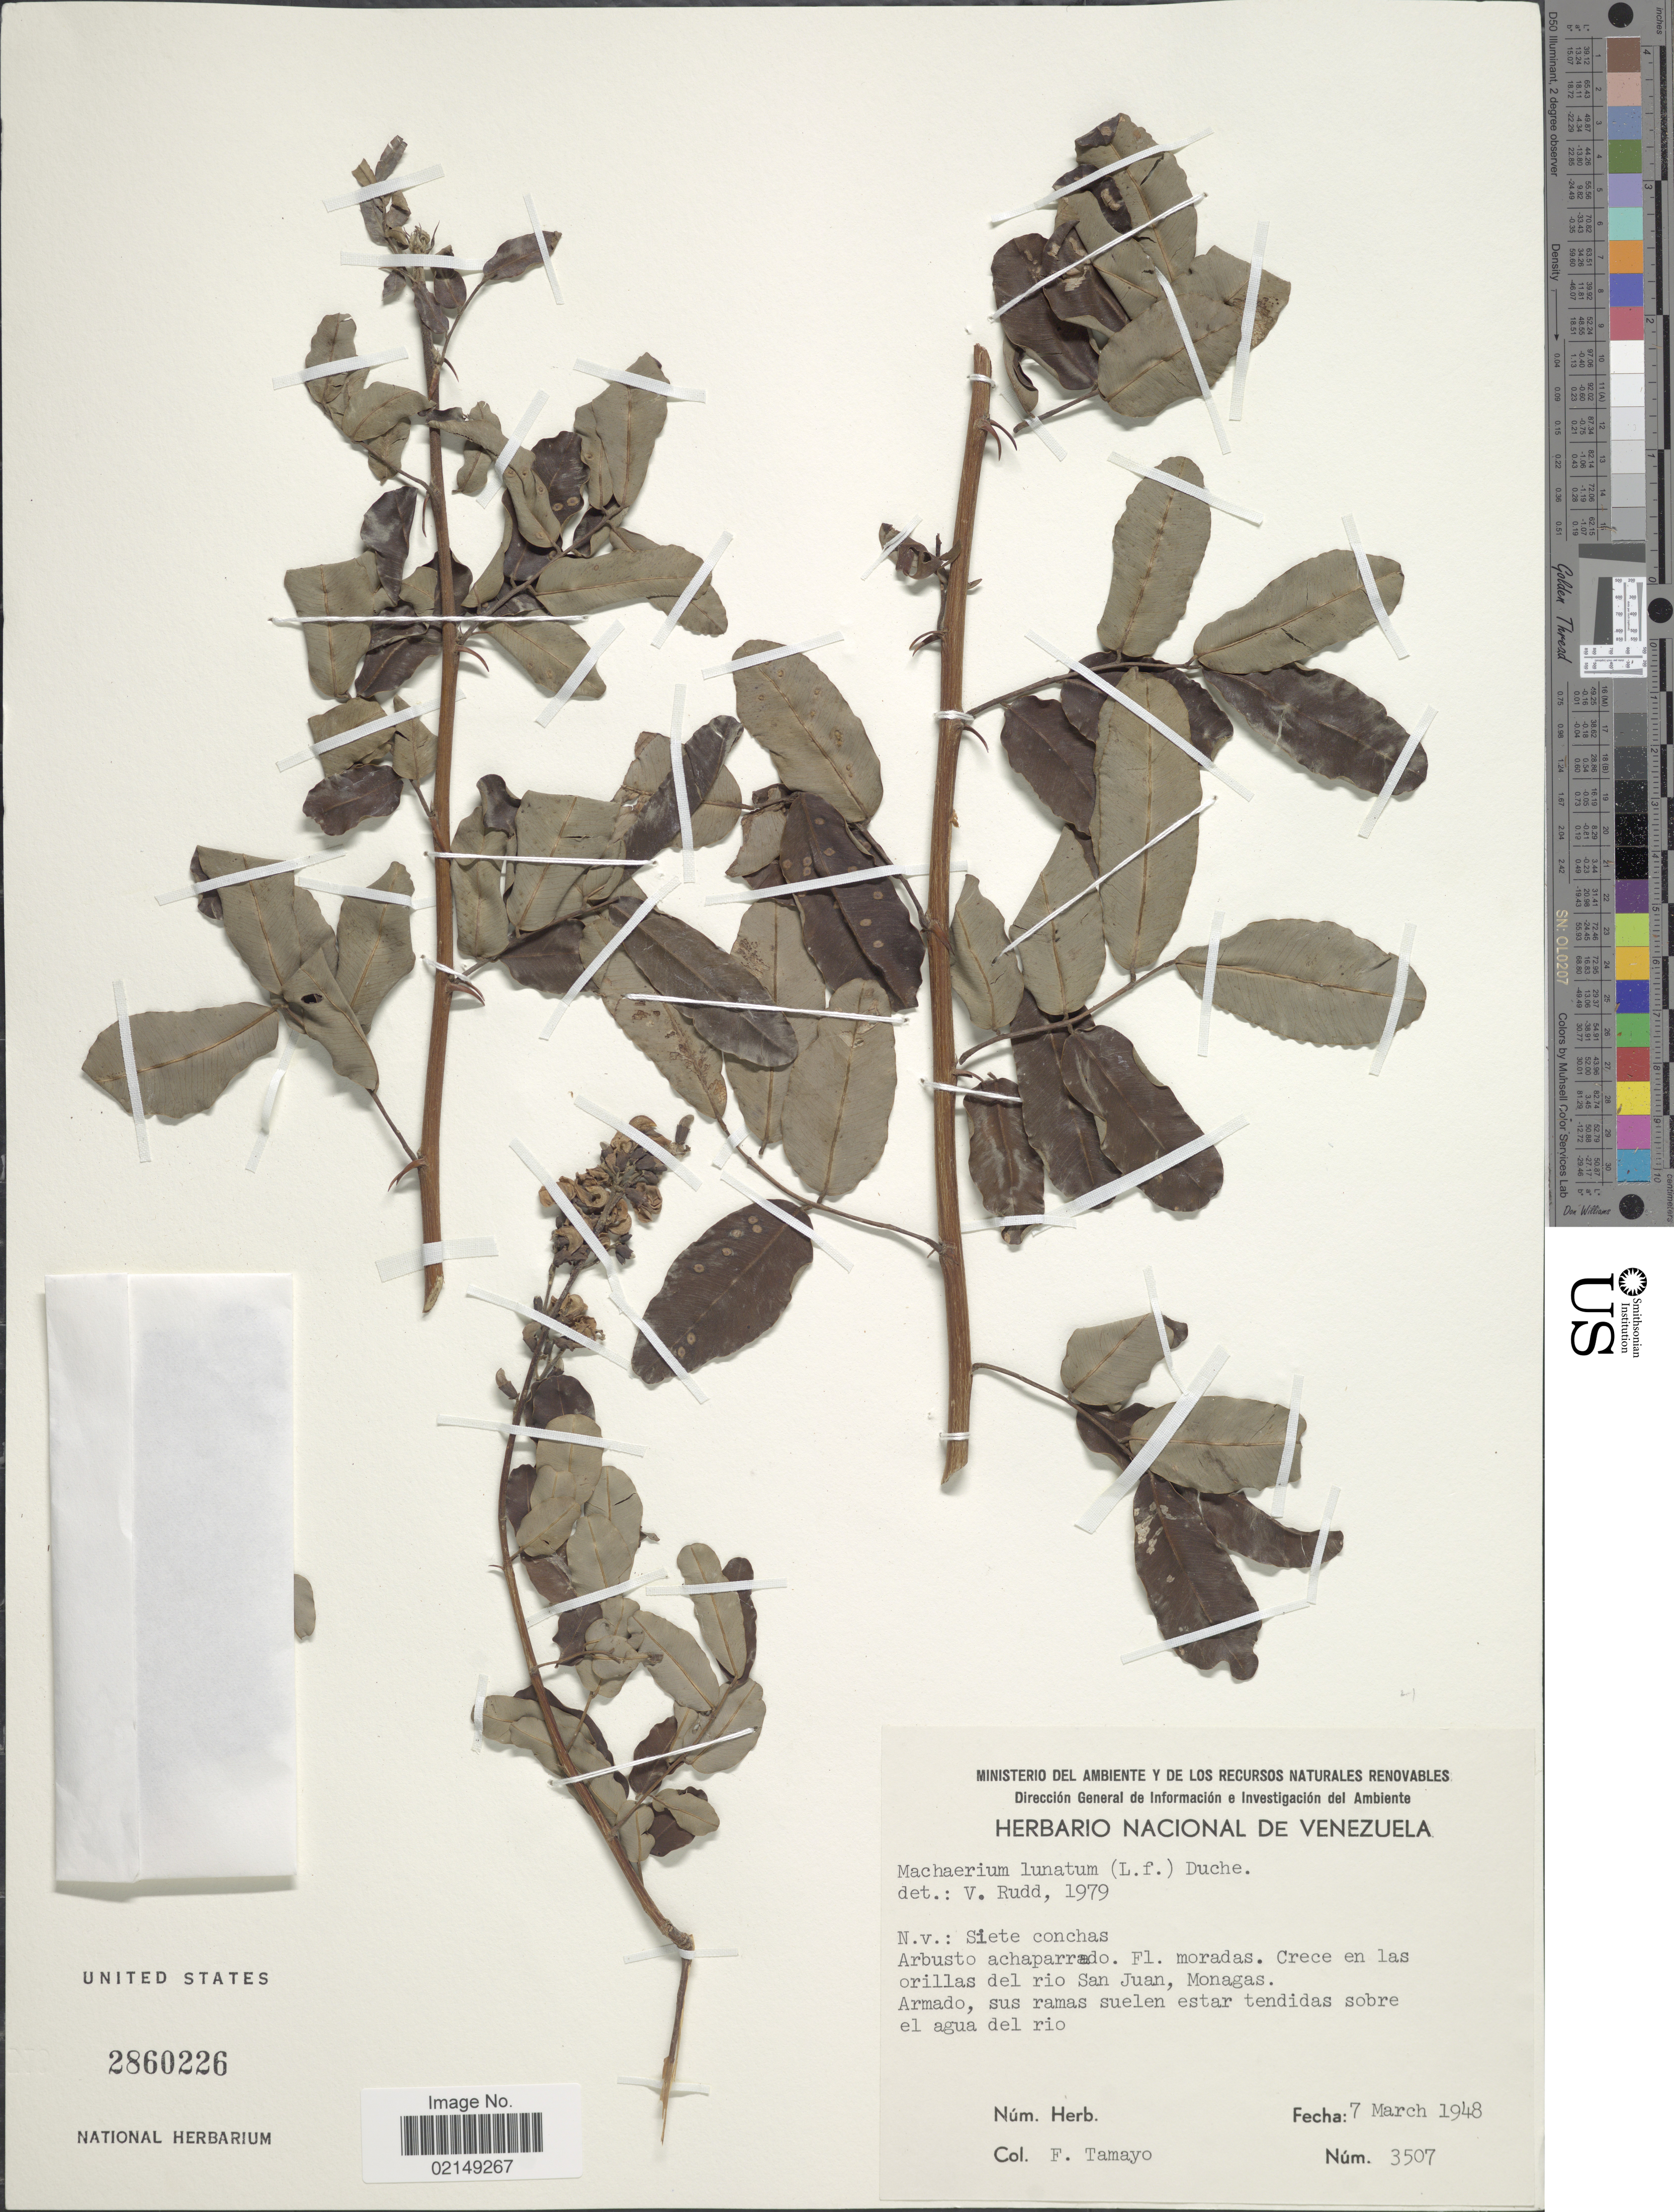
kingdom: Plantae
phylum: Tracheophyta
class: Magnoliopsida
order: Fabales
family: Fabaceae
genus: Machaerium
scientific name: Machaerium lunatum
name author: (L. f.) Ducke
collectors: F. Tamayo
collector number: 3507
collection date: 1948-03-07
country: Venezuela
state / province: Monagas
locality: Crece en las orillas del Rio San Juan. Armado, sobre al agua del rio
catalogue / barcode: US 2860226